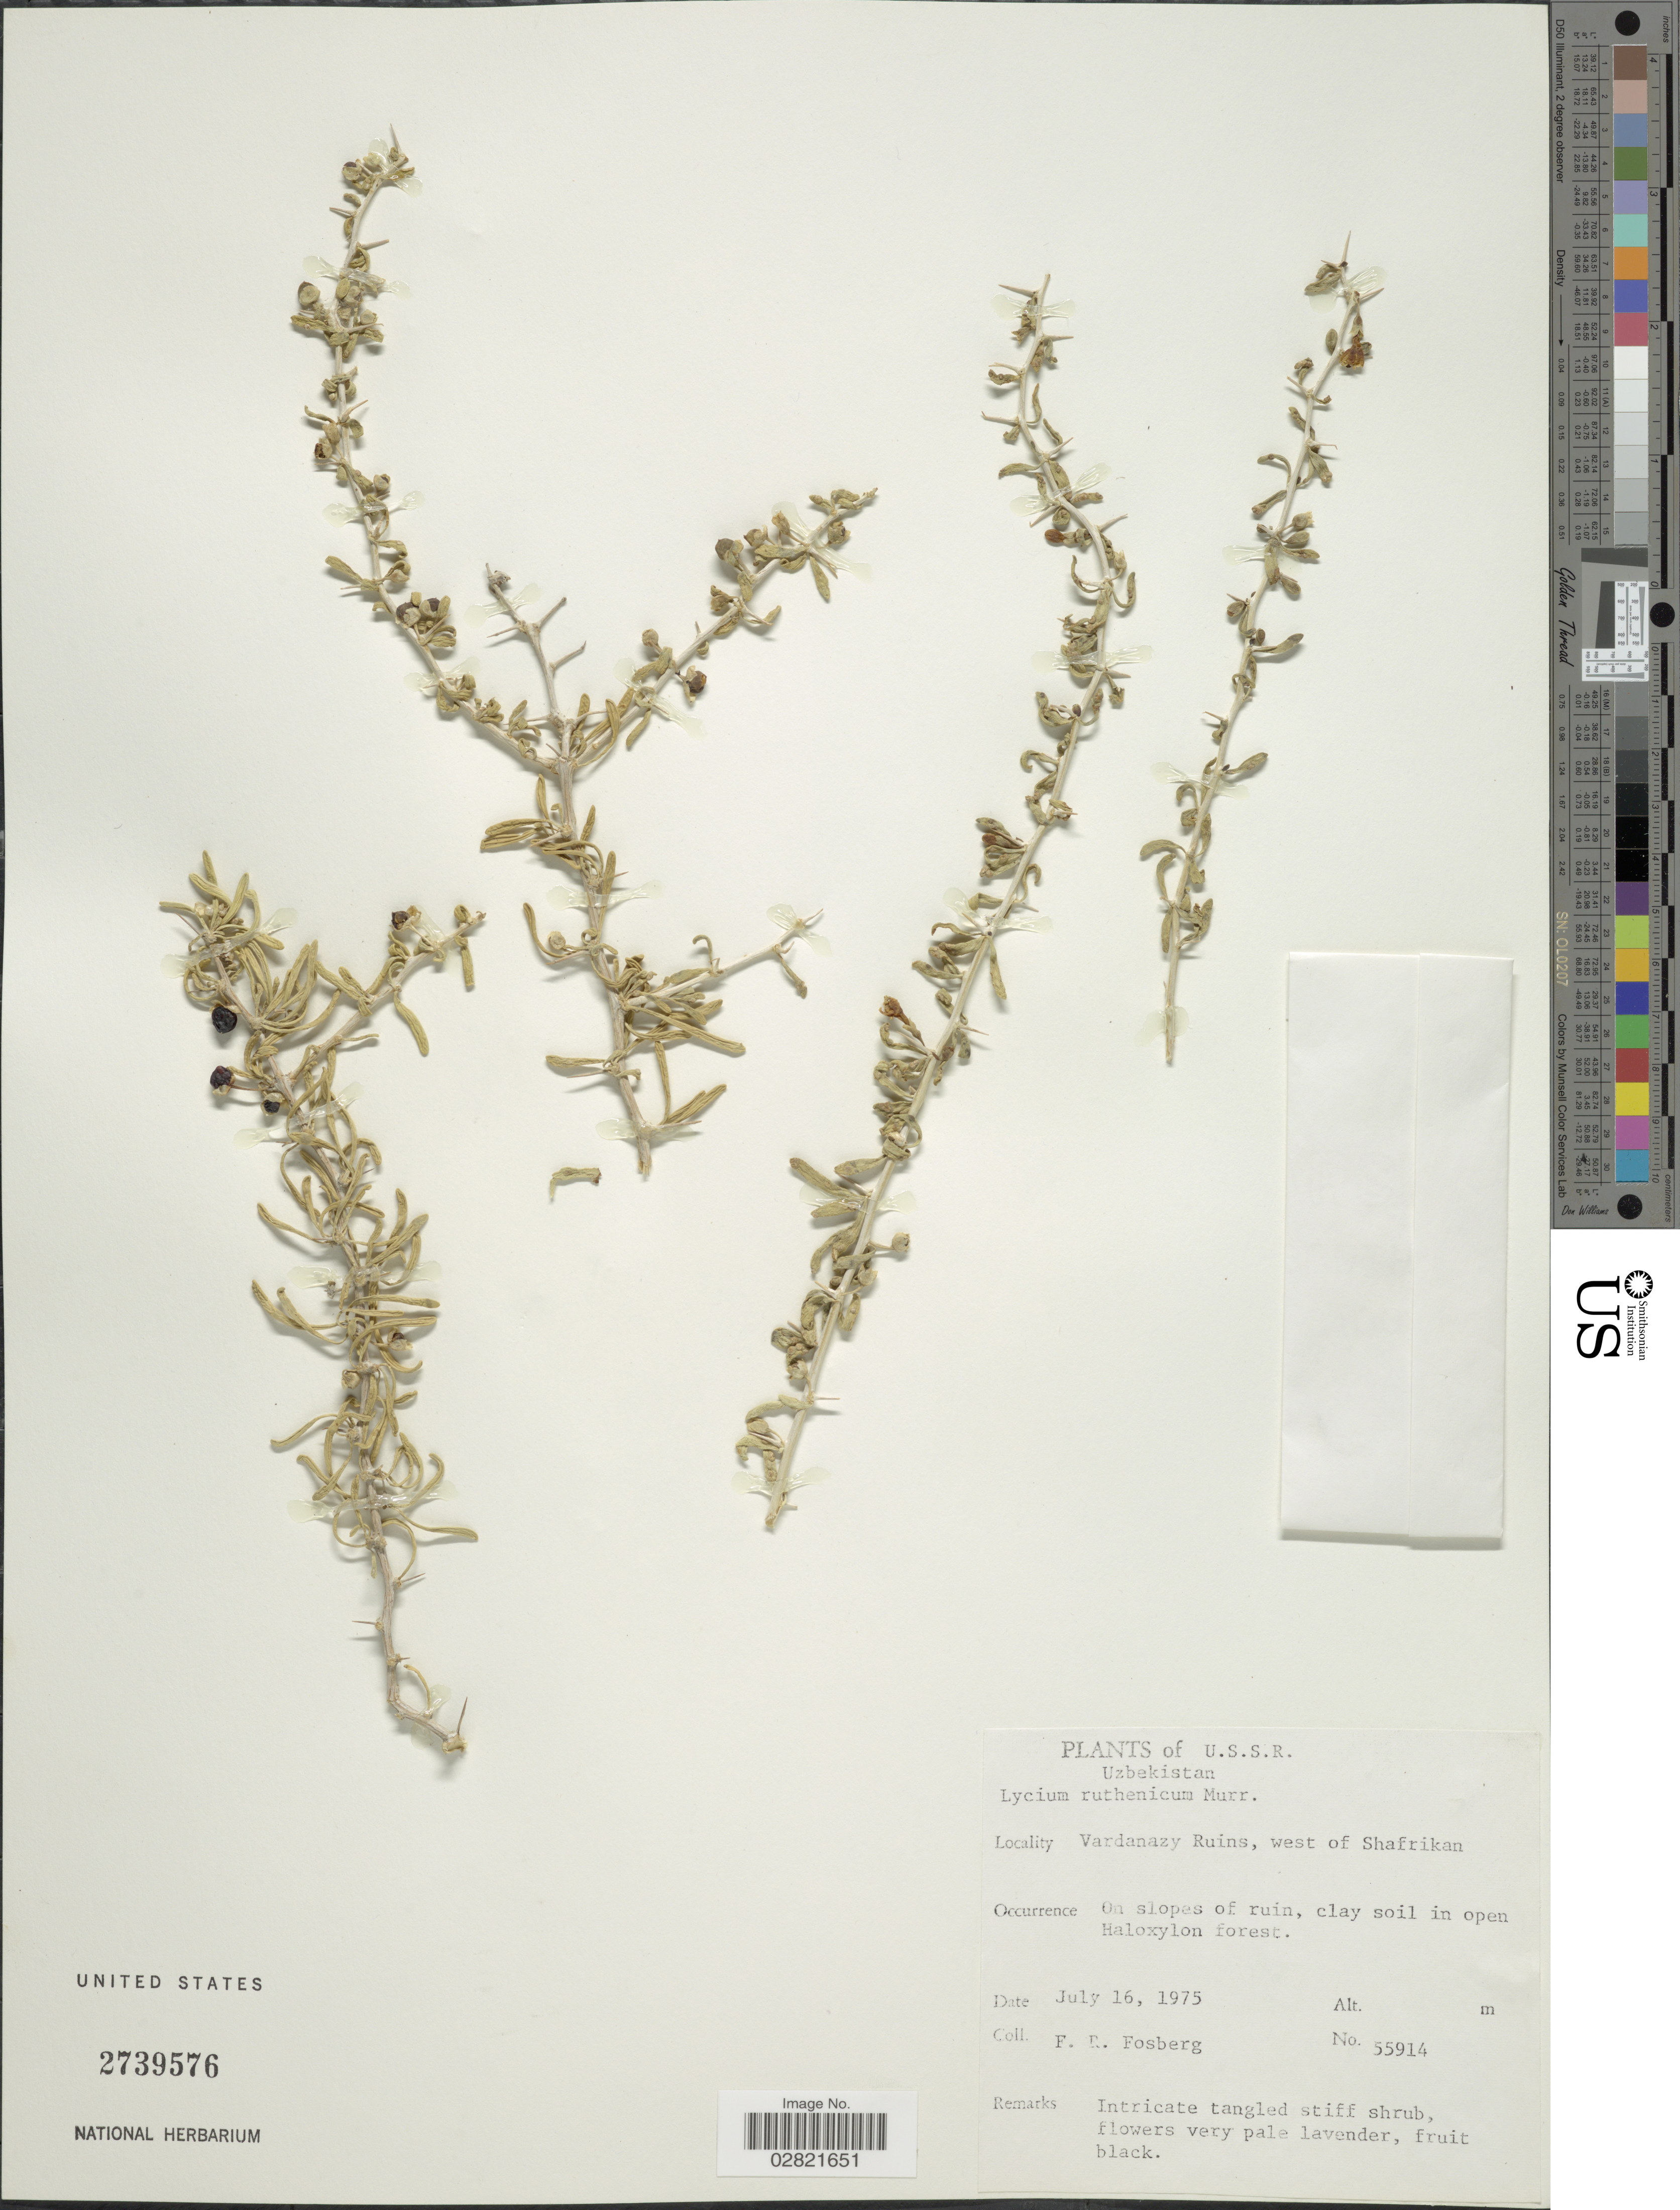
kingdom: Plantae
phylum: Tracheophyta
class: Magnoliopsida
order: Solanales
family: Solanaceae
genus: Lycium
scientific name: Lycium ruthenicum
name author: Murray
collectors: F. R. Fosberg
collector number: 55914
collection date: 1975-07-16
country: Uzbekistan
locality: U.S.S.R. Vardanazy Ruins, west of Shafrikan.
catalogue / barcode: US 2739576